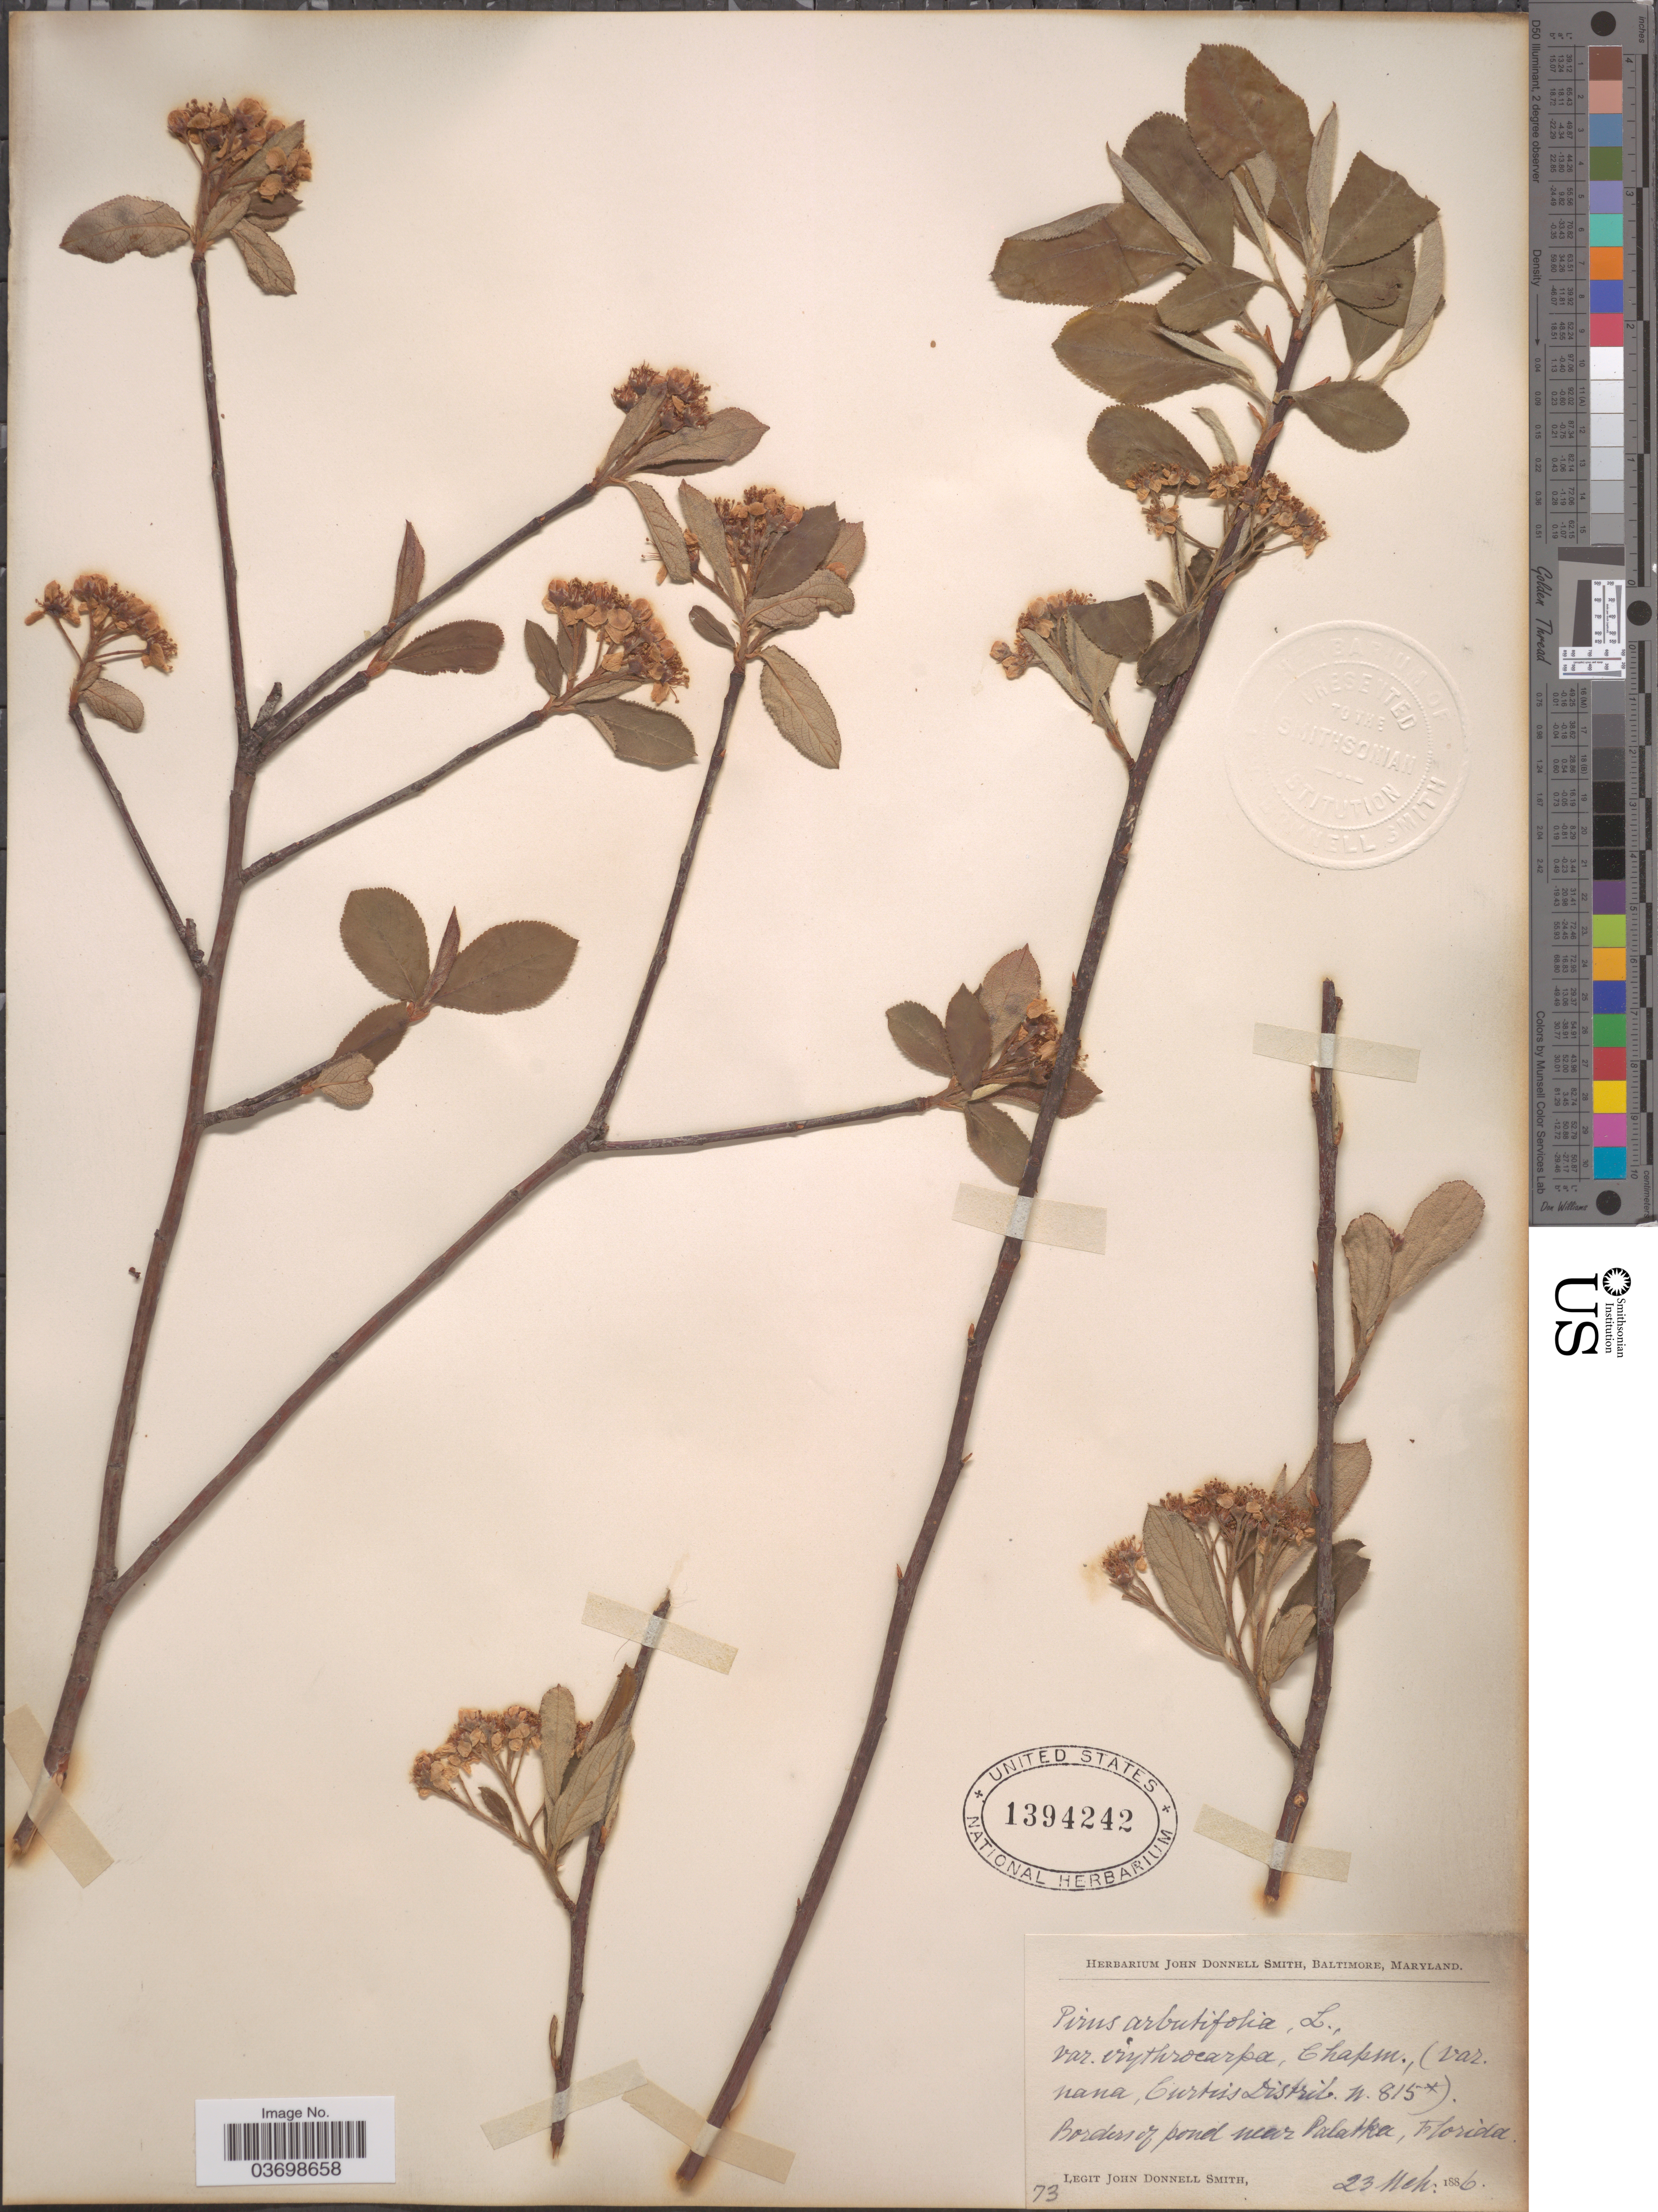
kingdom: Plantae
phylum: Tracheophyta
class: Magnoliopsida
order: Rosales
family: Rosaceae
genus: Aronia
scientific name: Aronia arbutifolia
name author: (L.) Pers.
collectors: J. Donnell Smith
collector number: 73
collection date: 1886-03-23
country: United States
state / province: Florida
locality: Border of pond near Palatka.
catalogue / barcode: US 1394242